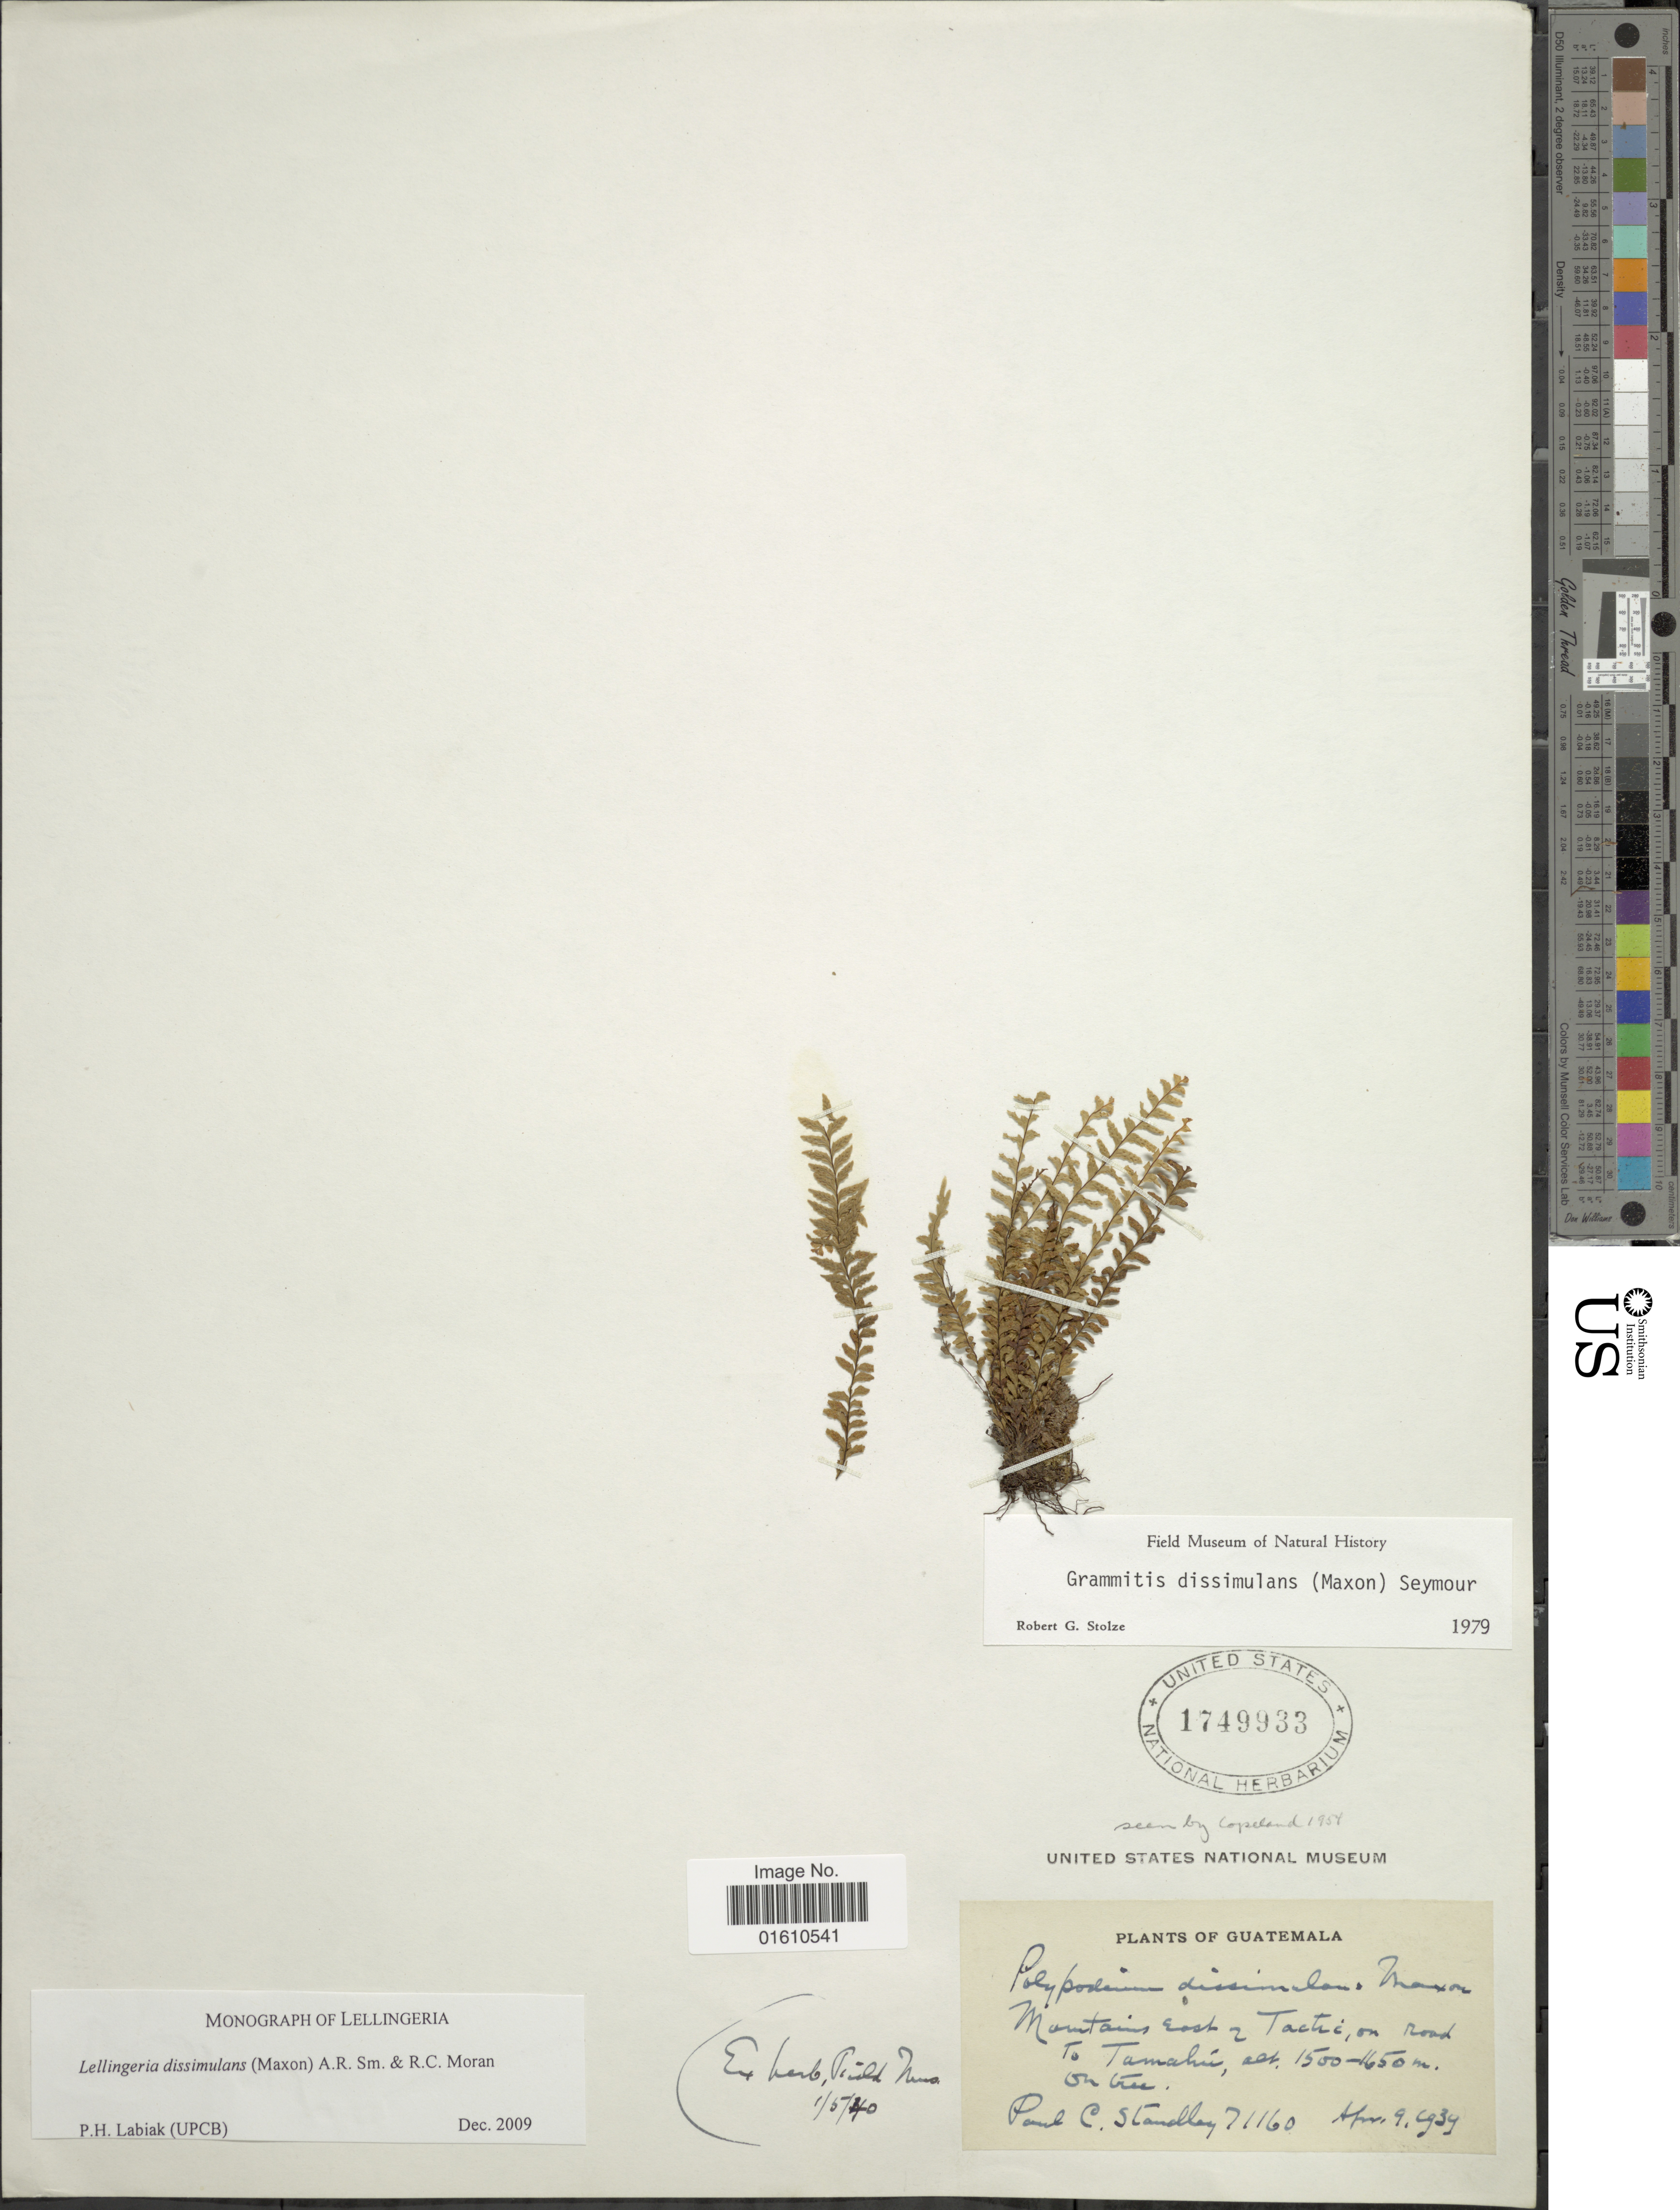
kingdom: Plantae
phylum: Tracheophyta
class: Polypodiopsida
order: Polypodiales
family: Polypodiaceae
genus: Lellingeria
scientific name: Lellingeria dissimulans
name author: (Maxon) A.R. Sm.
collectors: P. C. Standley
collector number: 71160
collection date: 1939-04-09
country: Guatemala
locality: Mountains east of Tactic, on road to Tamahu.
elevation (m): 1500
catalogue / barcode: US 1749933